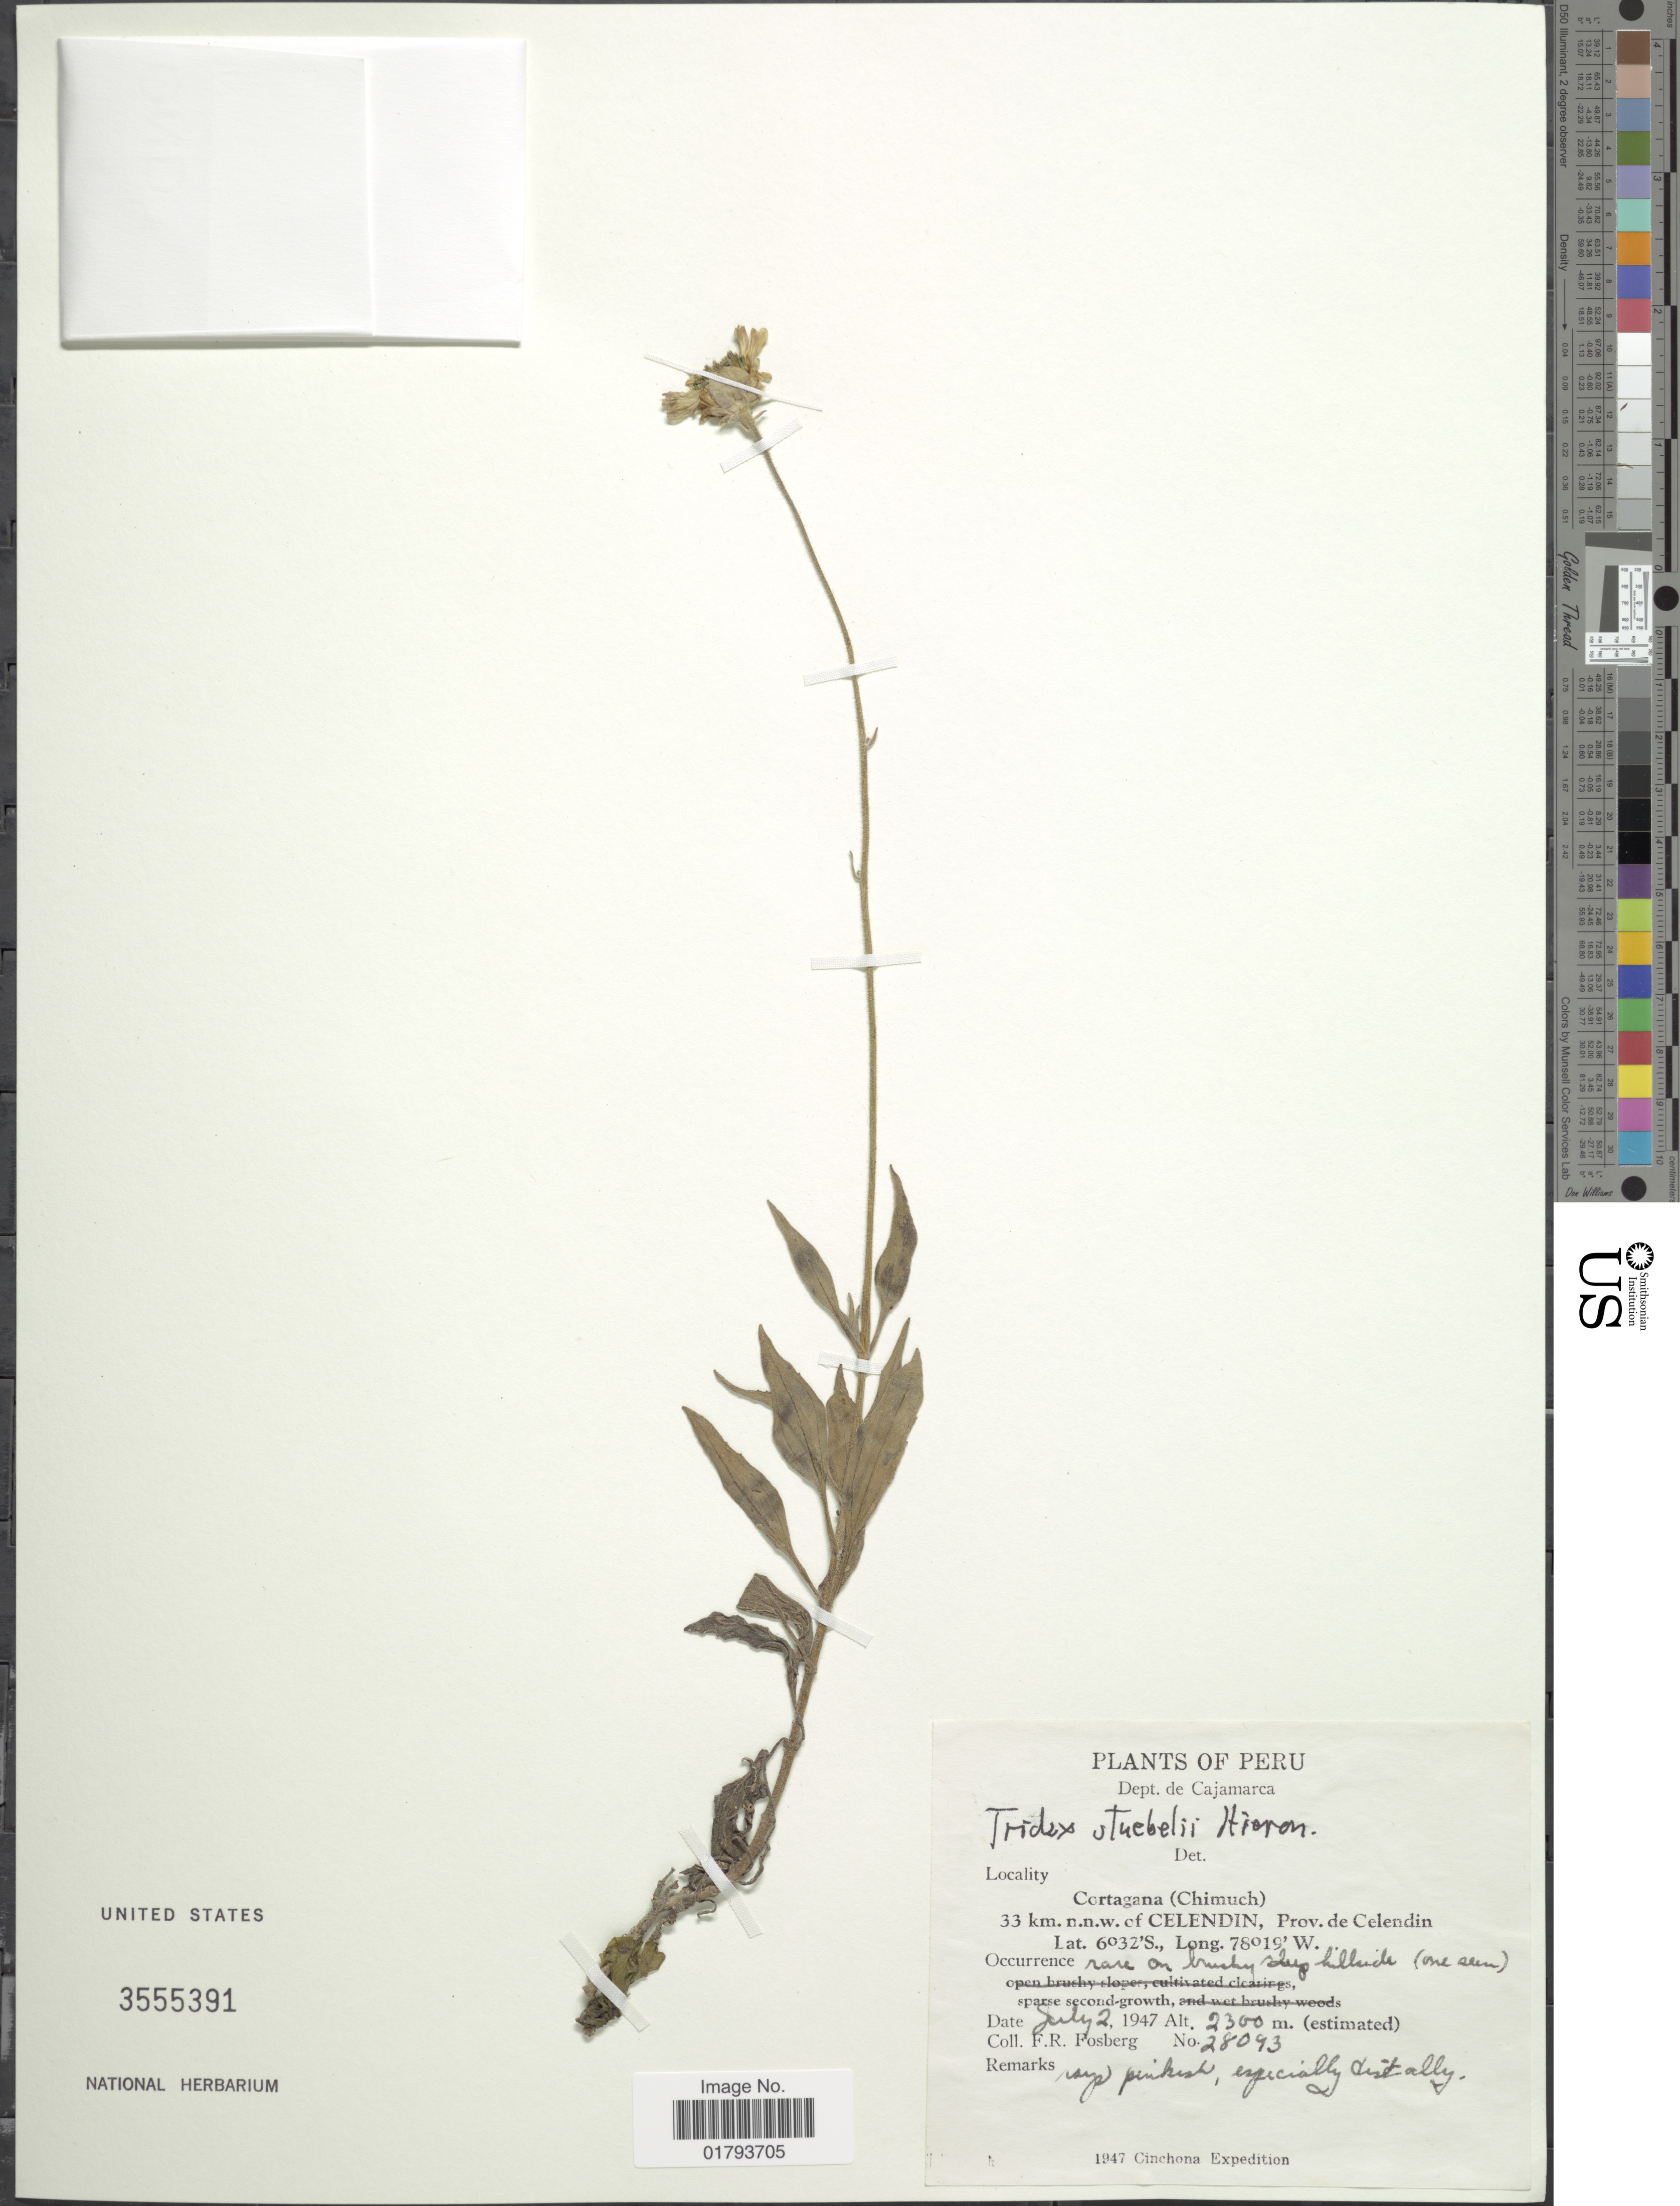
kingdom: Plantae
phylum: Tracheophyta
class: Magnoliopsida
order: Asterales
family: Asteraceae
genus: Tridax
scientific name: Tridax stuebelii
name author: Hieron.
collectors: F. R. Fosberg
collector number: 28093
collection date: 1947-07-02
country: Peru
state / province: Cajamarca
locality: Cortagana (Chimuch), 33 km. n.n.w. of Celendin, Prov. de Celendin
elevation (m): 2300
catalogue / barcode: US 3555391